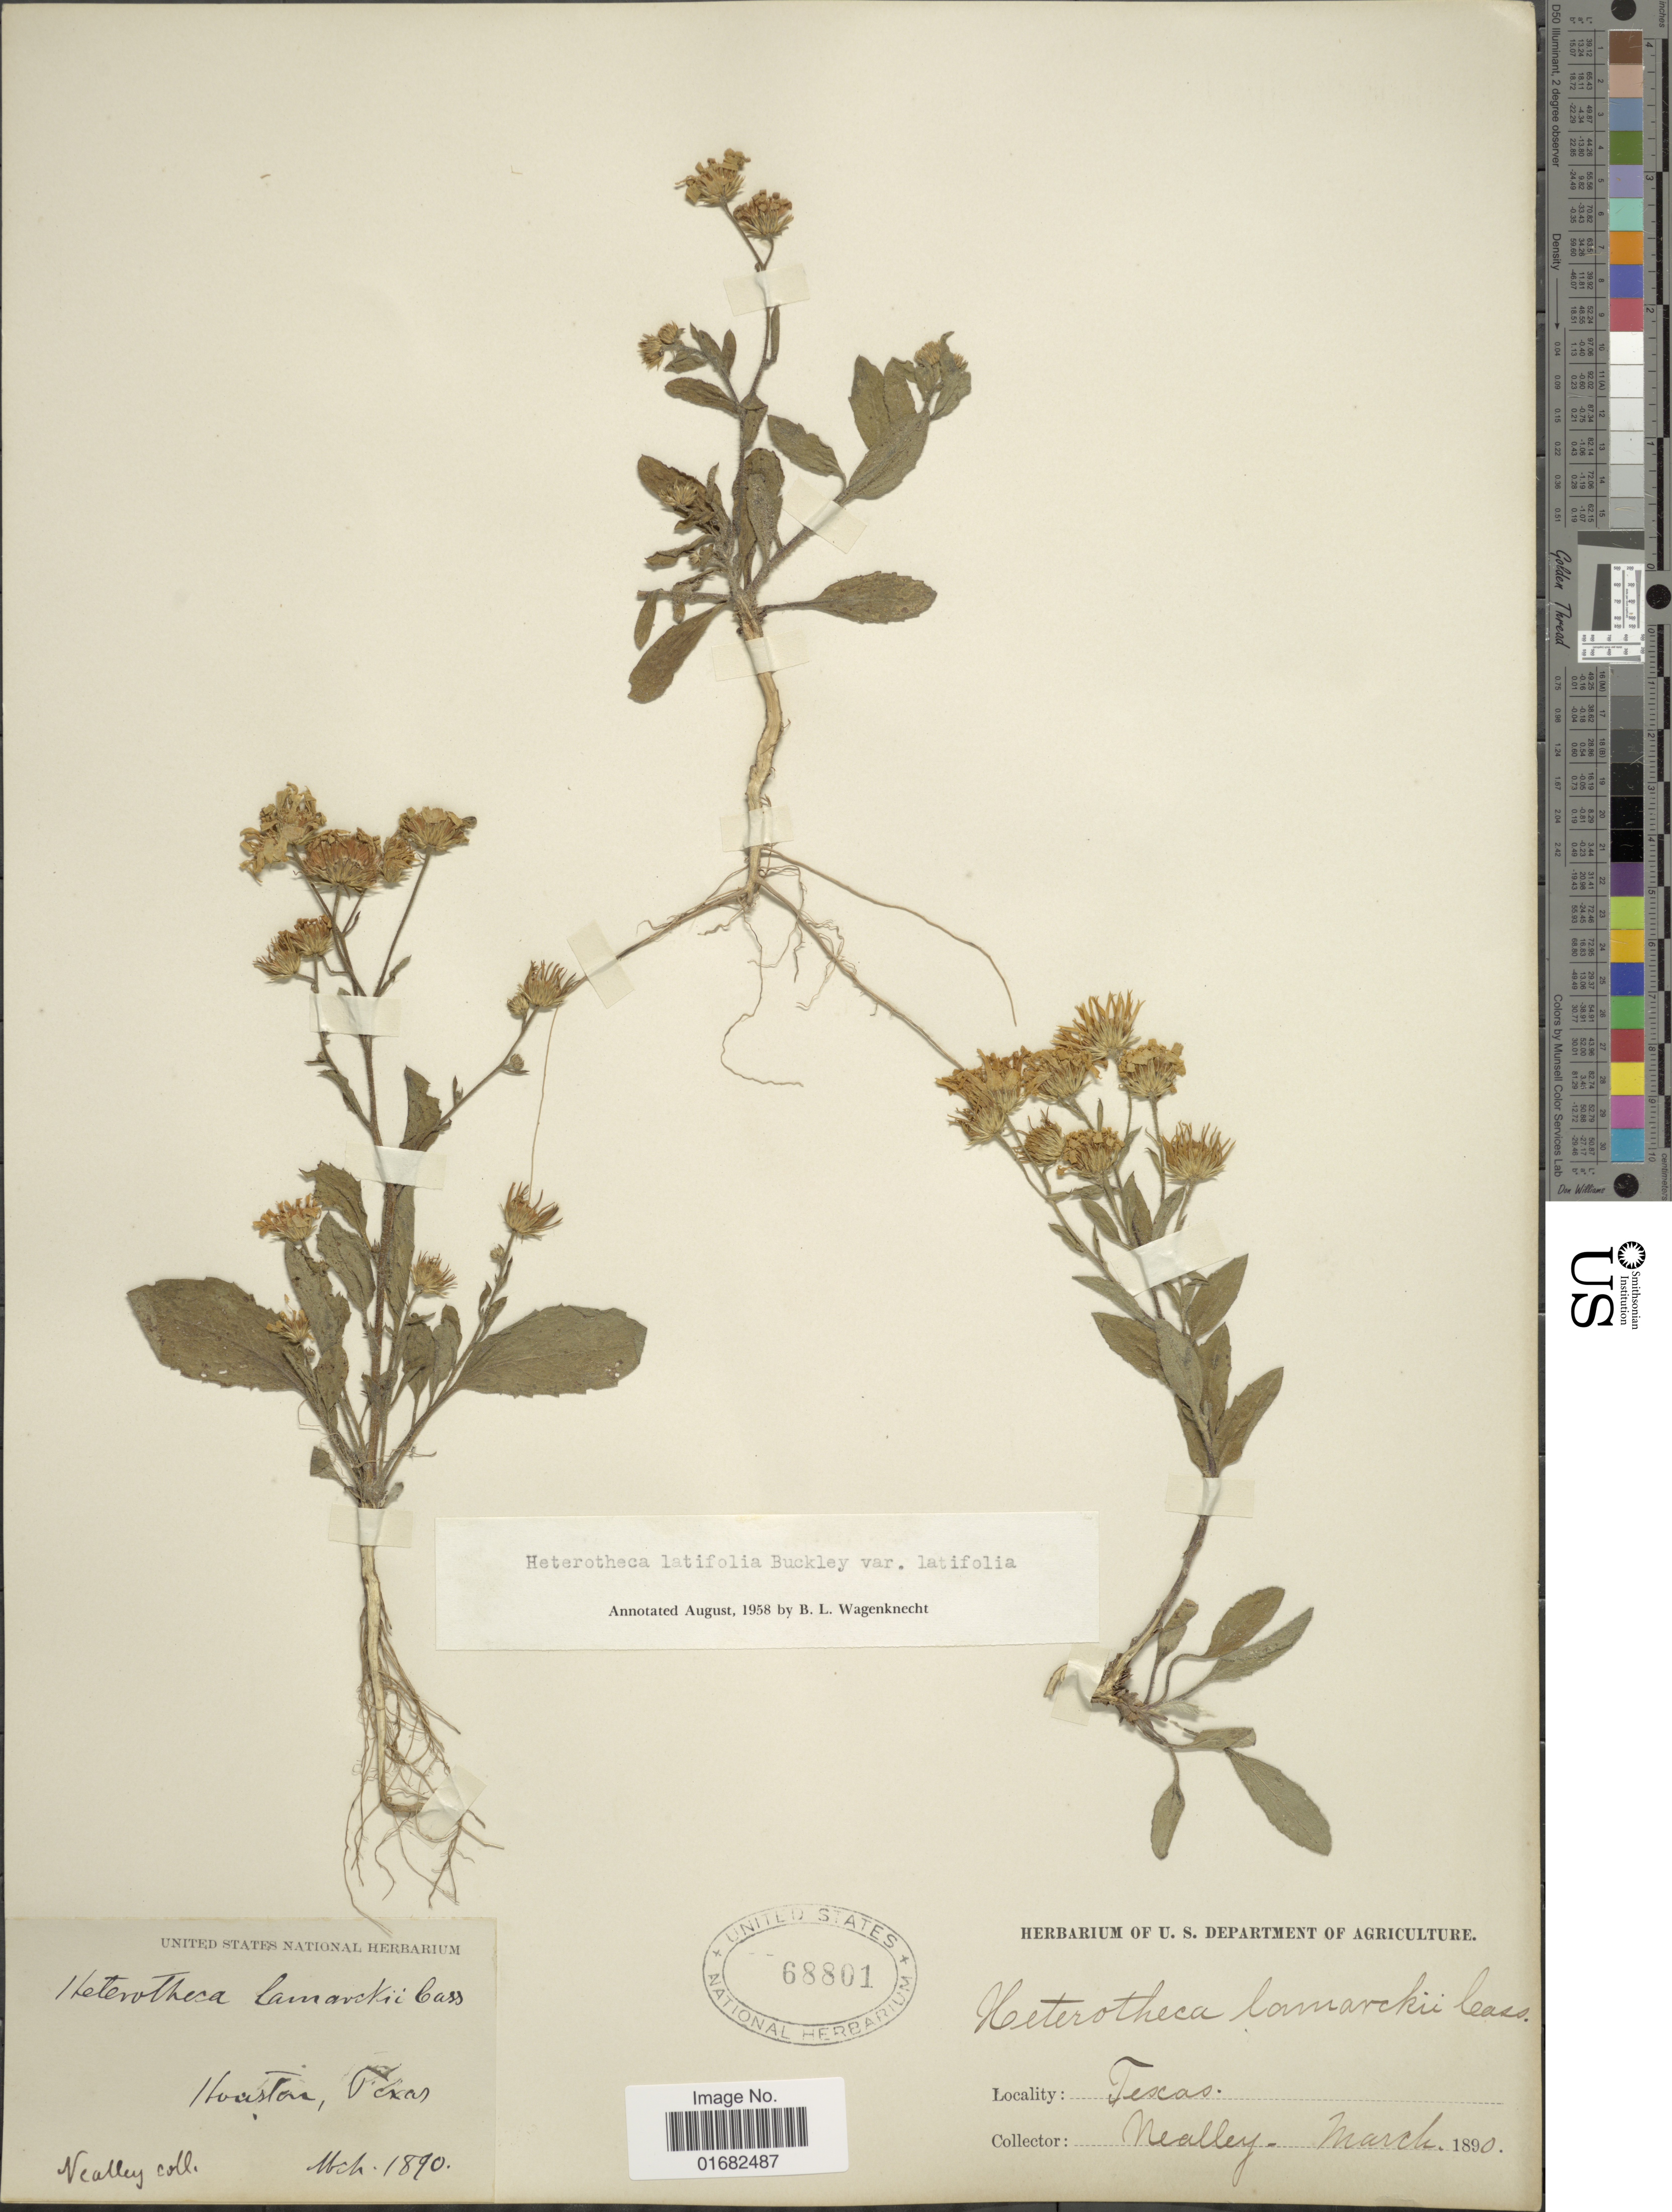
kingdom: Plantae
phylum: Tracheophyta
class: Magnoliopsida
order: Asterales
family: Asteraceae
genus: Heterotheca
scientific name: Heterotheca latifolia var. latifolia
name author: Buckley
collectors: Nealley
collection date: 1890-03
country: United States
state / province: Texas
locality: Houston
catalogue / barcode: US 68801